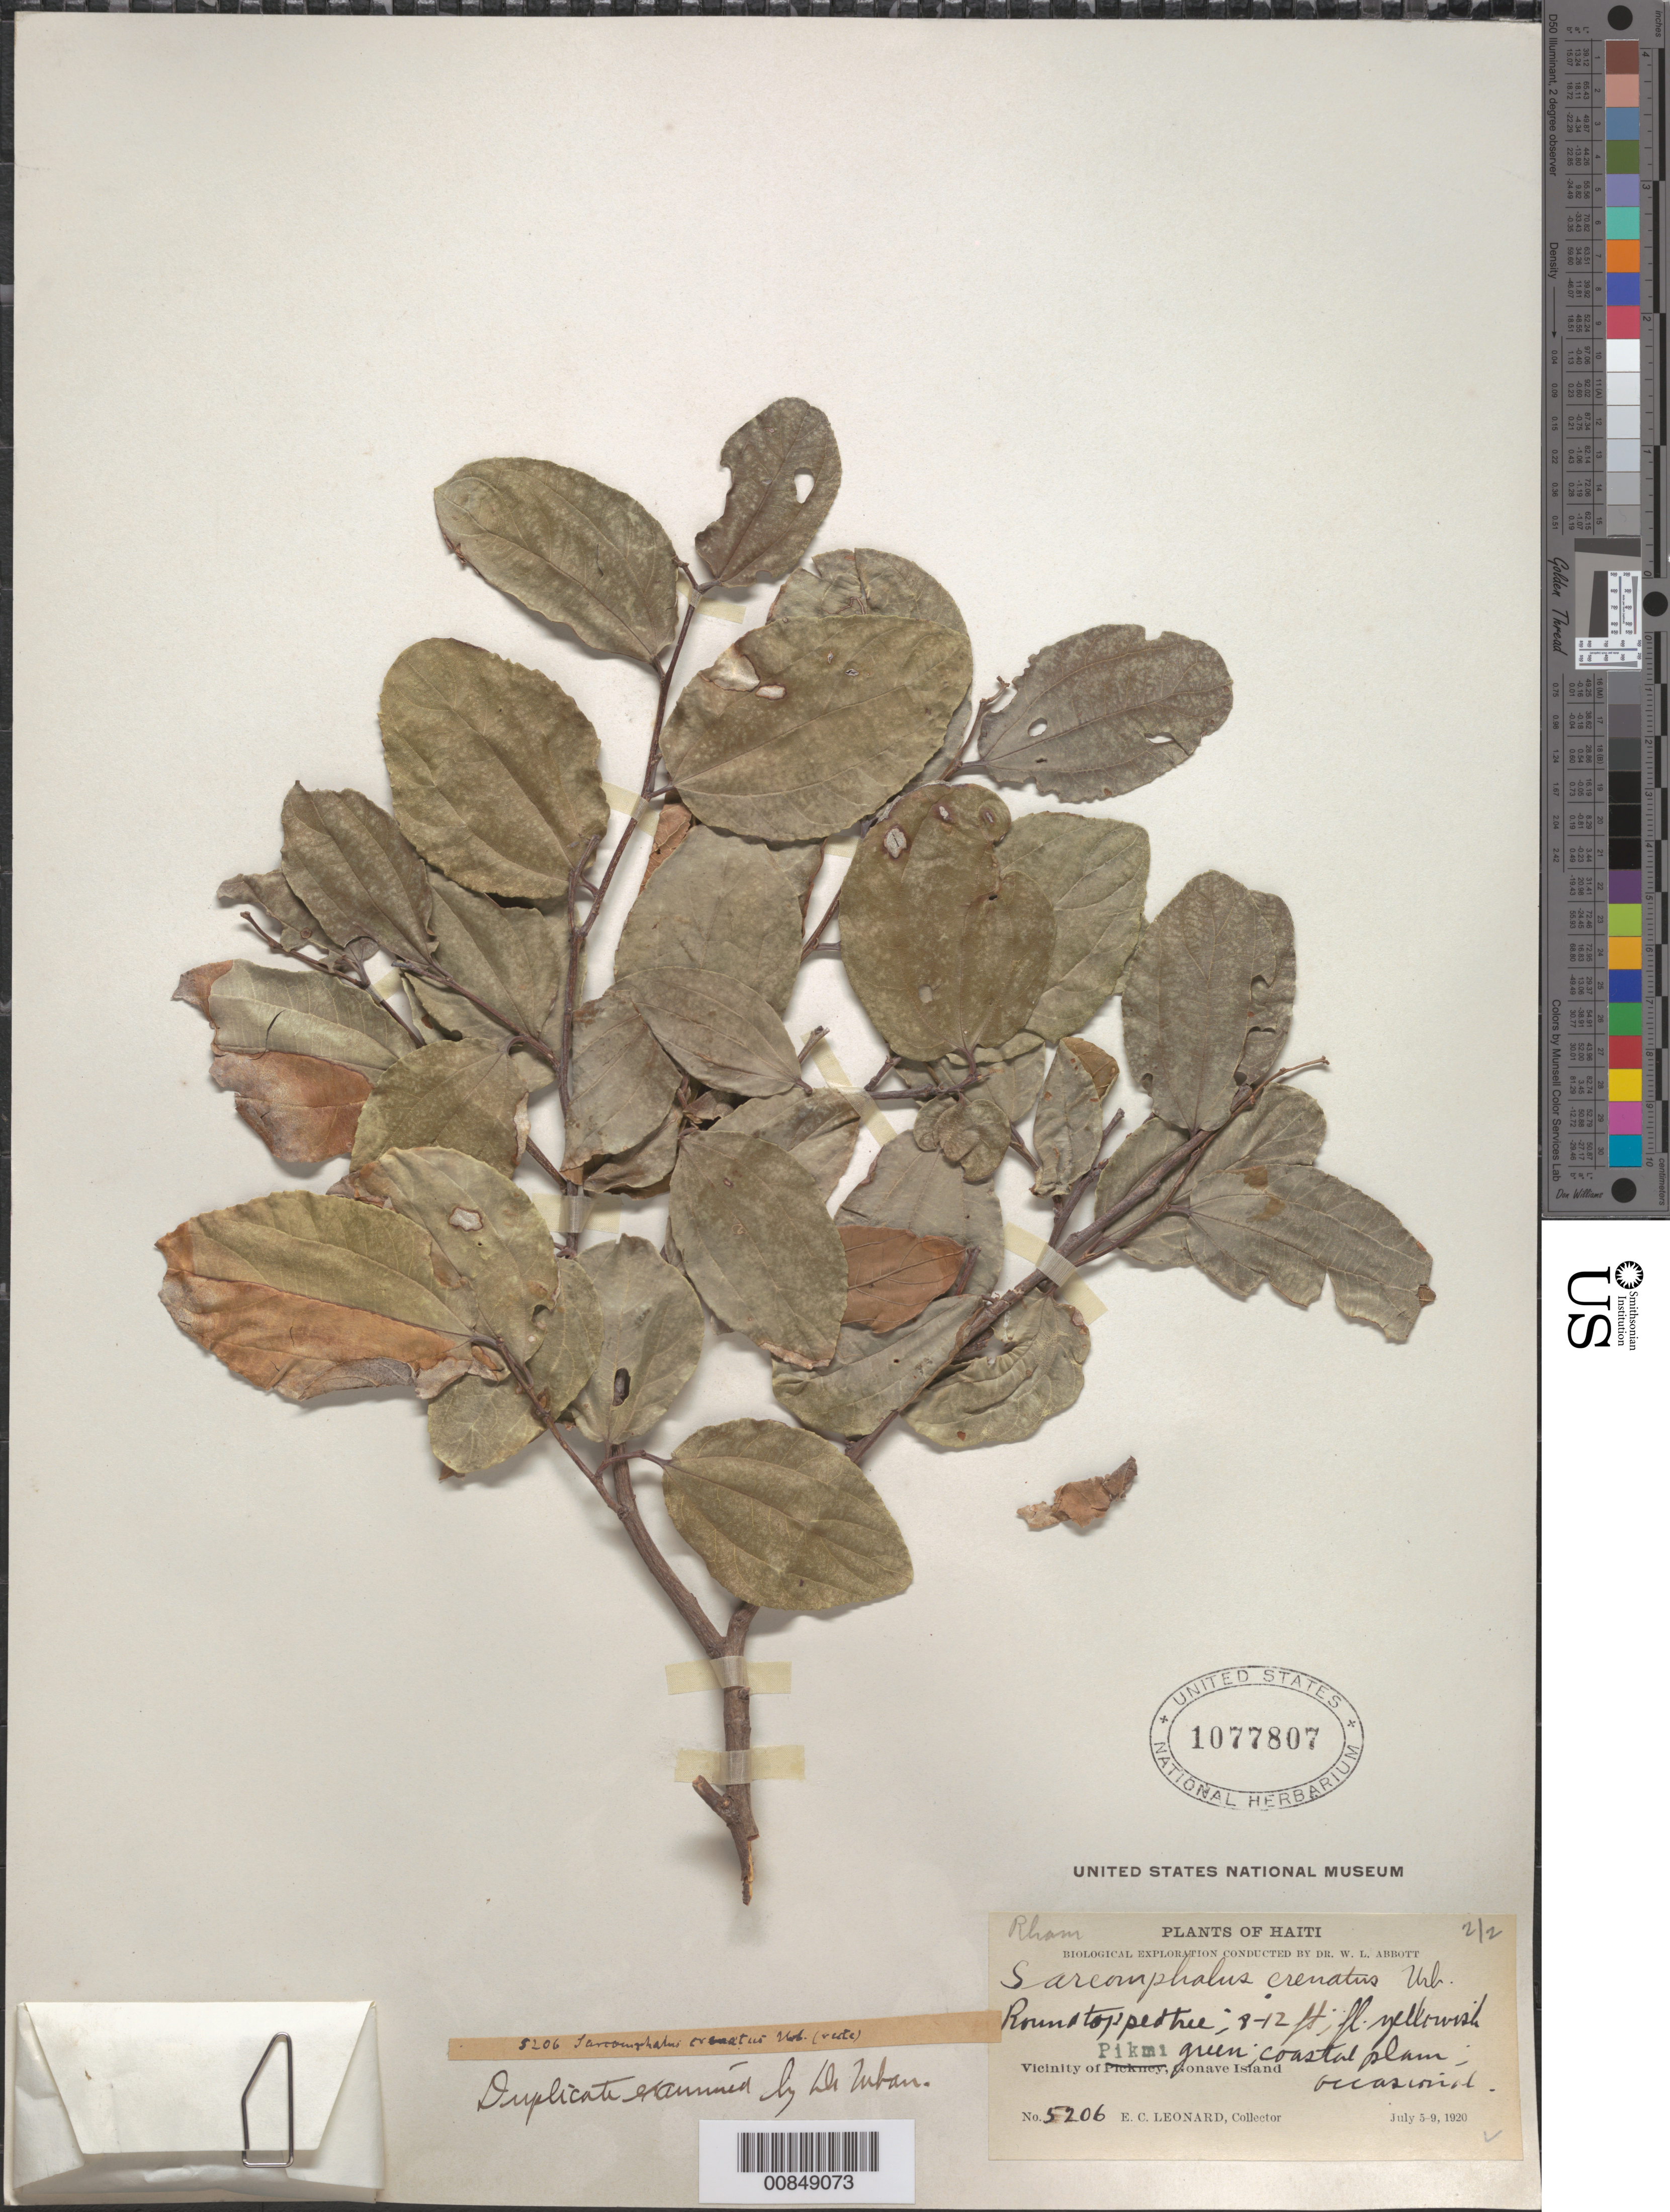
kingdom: Plantae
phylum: Tracheophyta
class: Magnoliopsida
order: Rosales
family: Rhamnaceae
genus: Sarcomphalus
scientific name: Sarcomphalus crenatus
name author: Urb.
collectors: E. C. Leonard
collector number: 5206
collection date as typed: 05 Jul 1920 to 09 Jul 1920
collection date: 1920-07-05/1920-07-09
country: Haiti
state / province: Ouest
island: Île de la Gonâve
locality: Vicinity of Pikmi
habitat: Coastal plain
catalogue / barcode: US 1077807